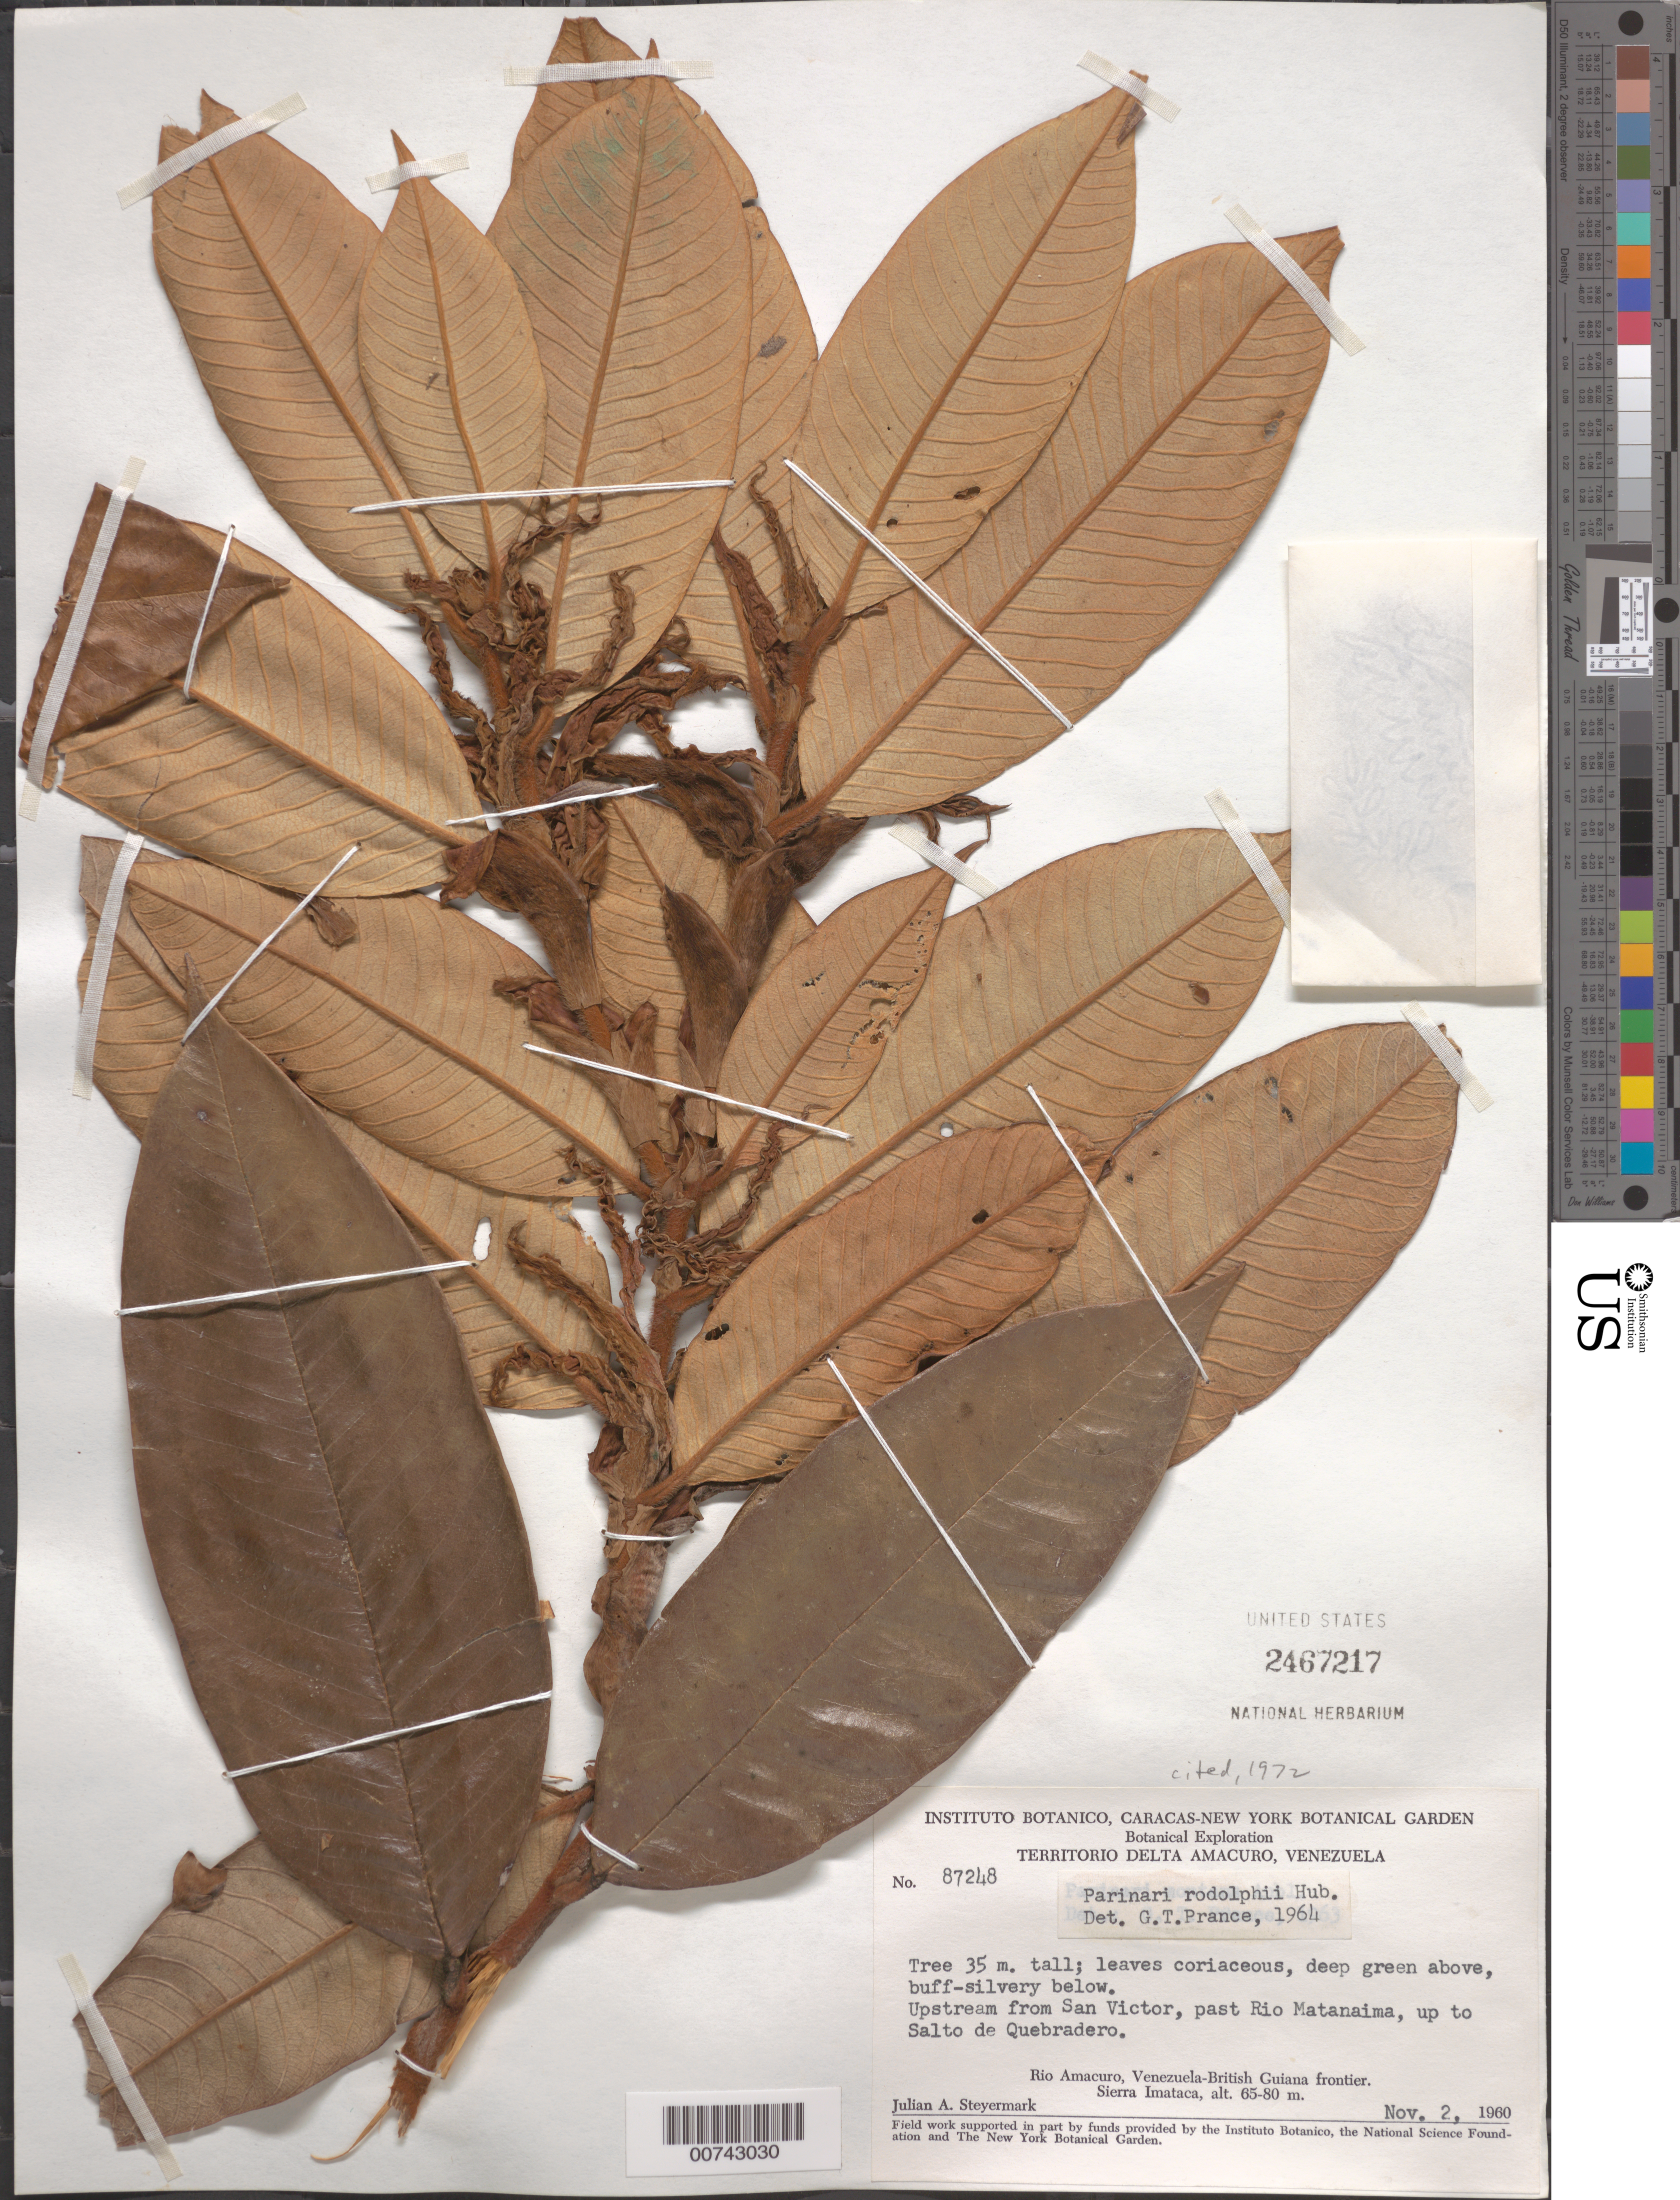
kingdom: Plantae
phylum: Tracheophyta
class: Magnoliopsida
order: Malpighiales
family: Chrysobalanaceae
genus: Parinari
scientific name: Parinari rodolphii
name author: Huber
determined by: Prance, G. T.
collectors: J. Steyermark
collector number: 87248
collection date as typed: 2-Nov-60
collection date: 1960-11-02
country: Venezuela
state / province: Delta Amacuro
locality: Río Amacuro, Venezuela-British Guiana frontier, Sierra Imataca; upstream from San Victor, past Quebrada Piedradero and Río Matanaima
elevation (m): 65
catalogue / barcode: US 2467217